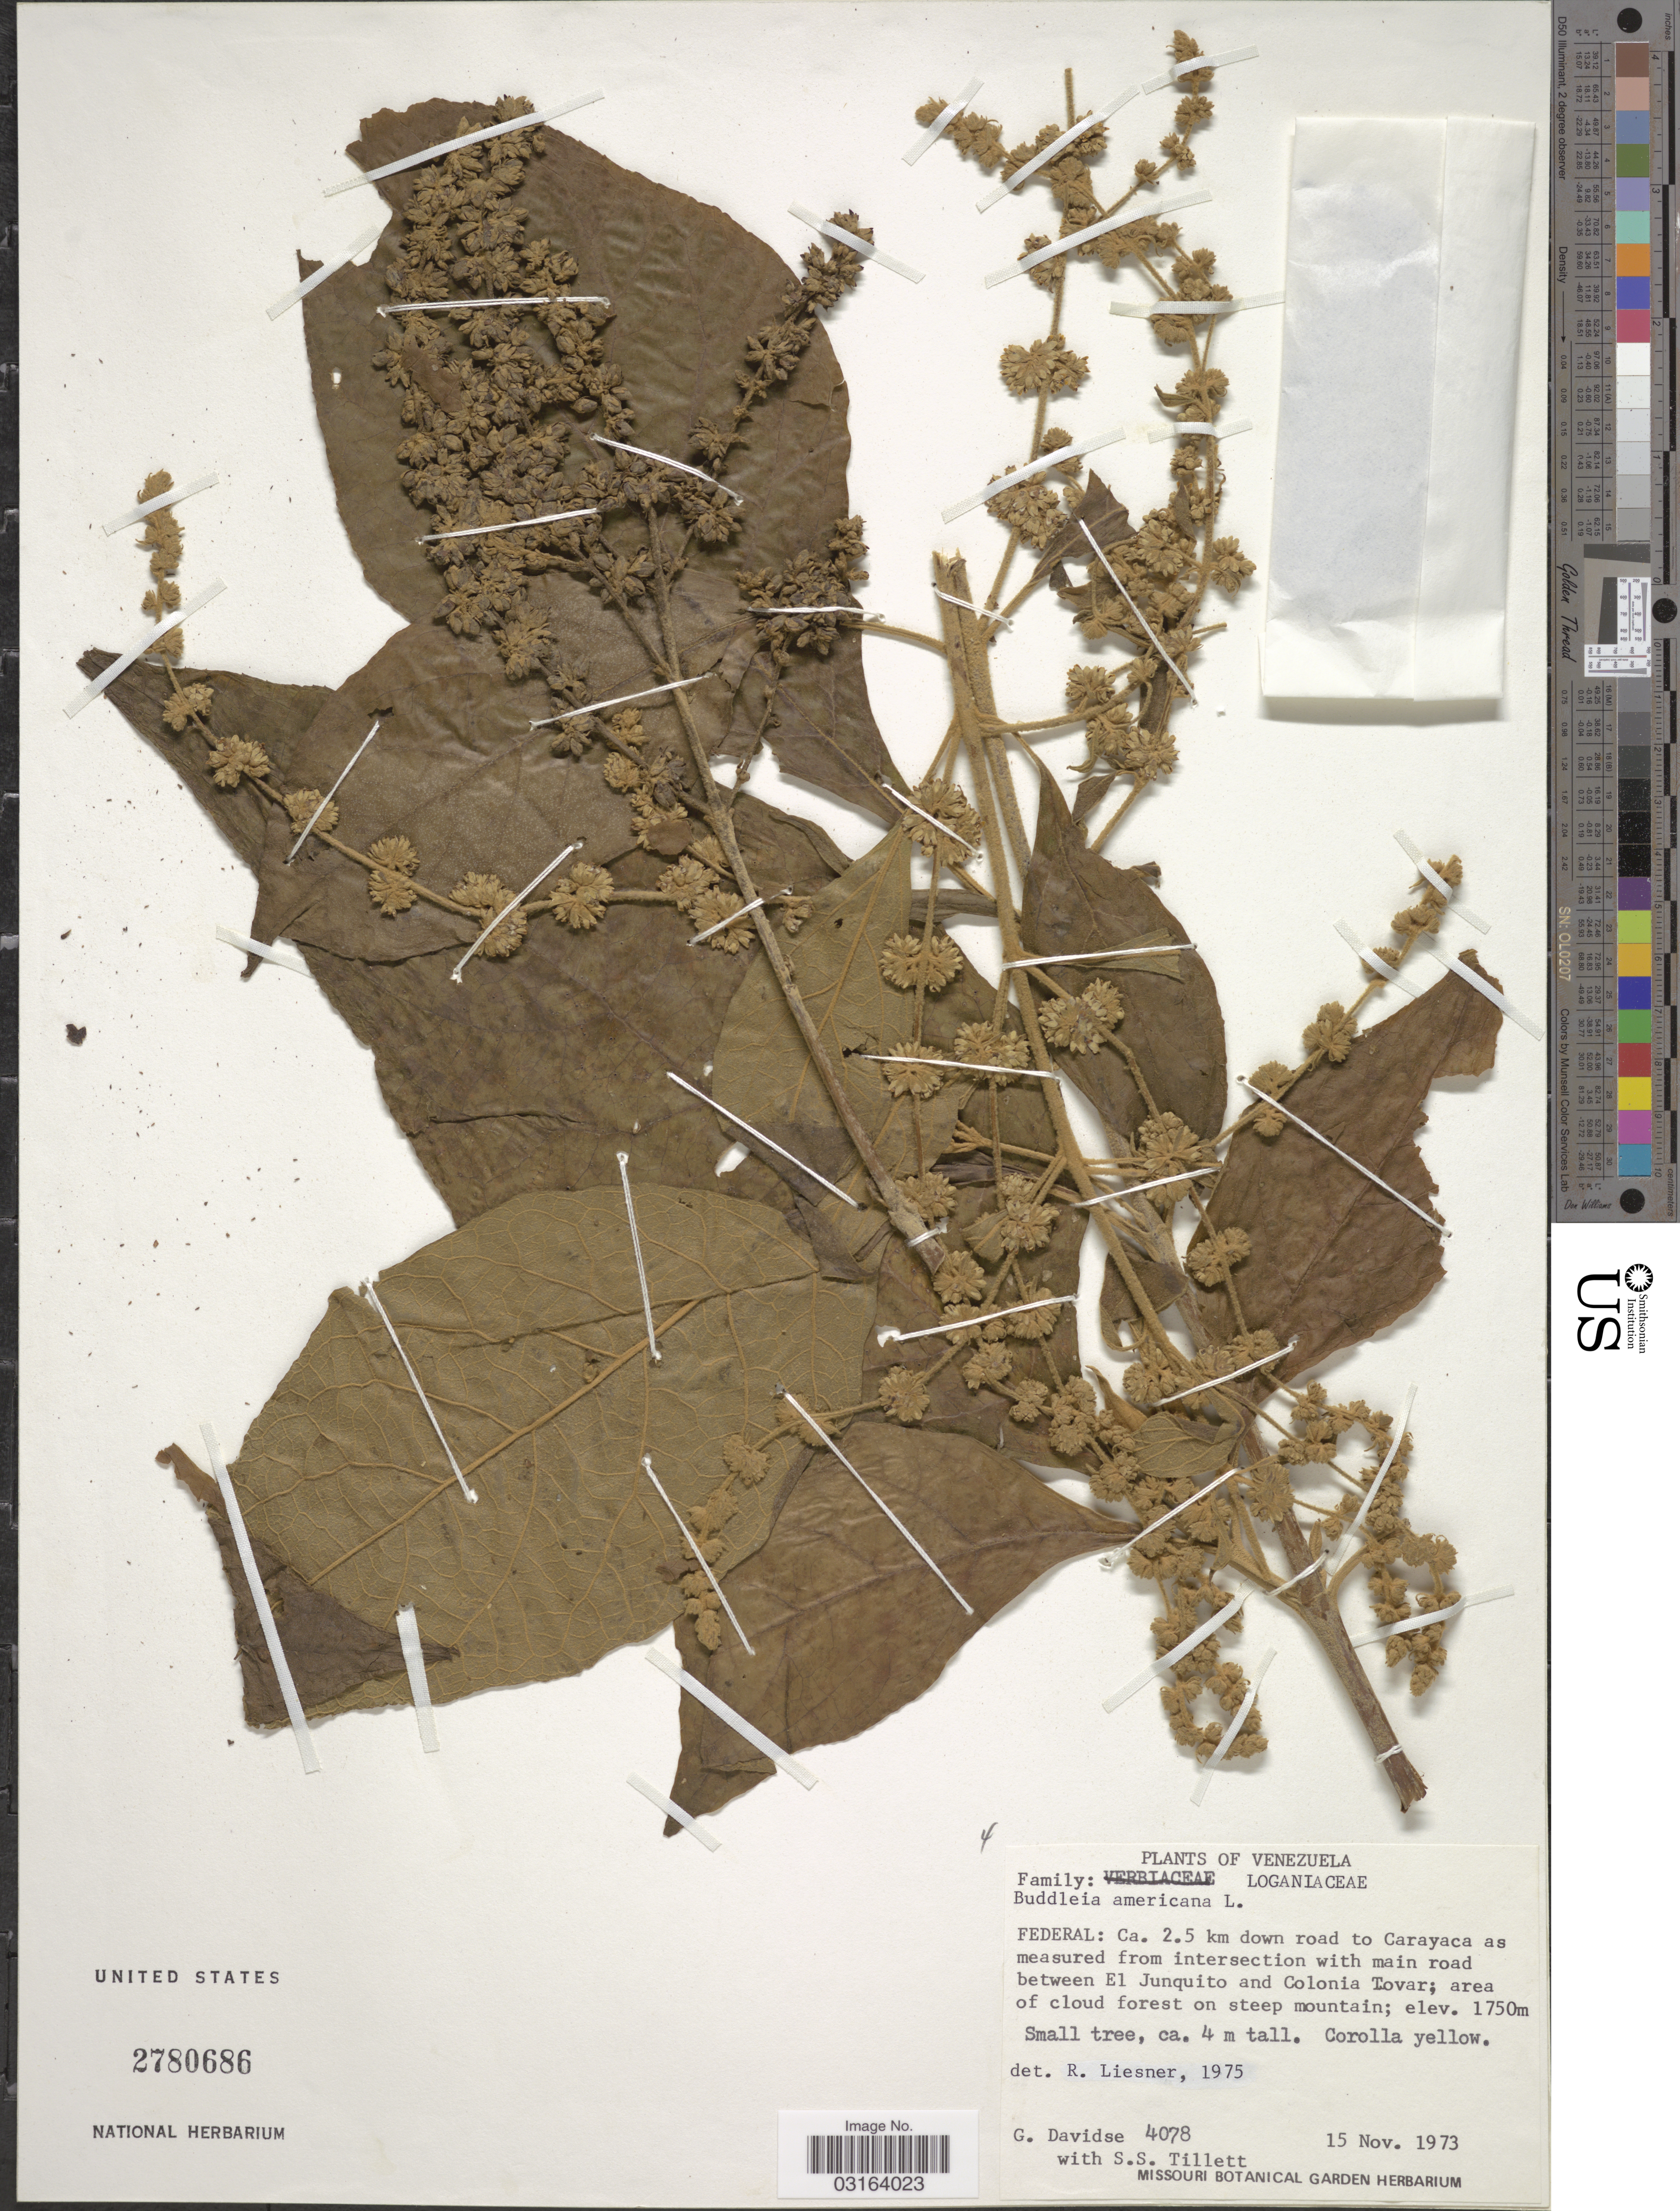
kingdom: Plantae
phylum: Tracheophyta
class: Magnoliopsida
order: Lamiales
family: Scrophulariaceae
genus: Buddleja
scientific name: Buddleja americana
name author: L.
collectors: G. Davidse & S. S. Tillett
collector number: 4078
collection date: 1973-11-15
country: Venezuela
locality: Federal: Ca. 2.5 km down road to Carayaca as measured from intersection with main road between El Junquito and Colonia Tovar.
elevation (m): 1750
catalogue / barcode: US 2780686